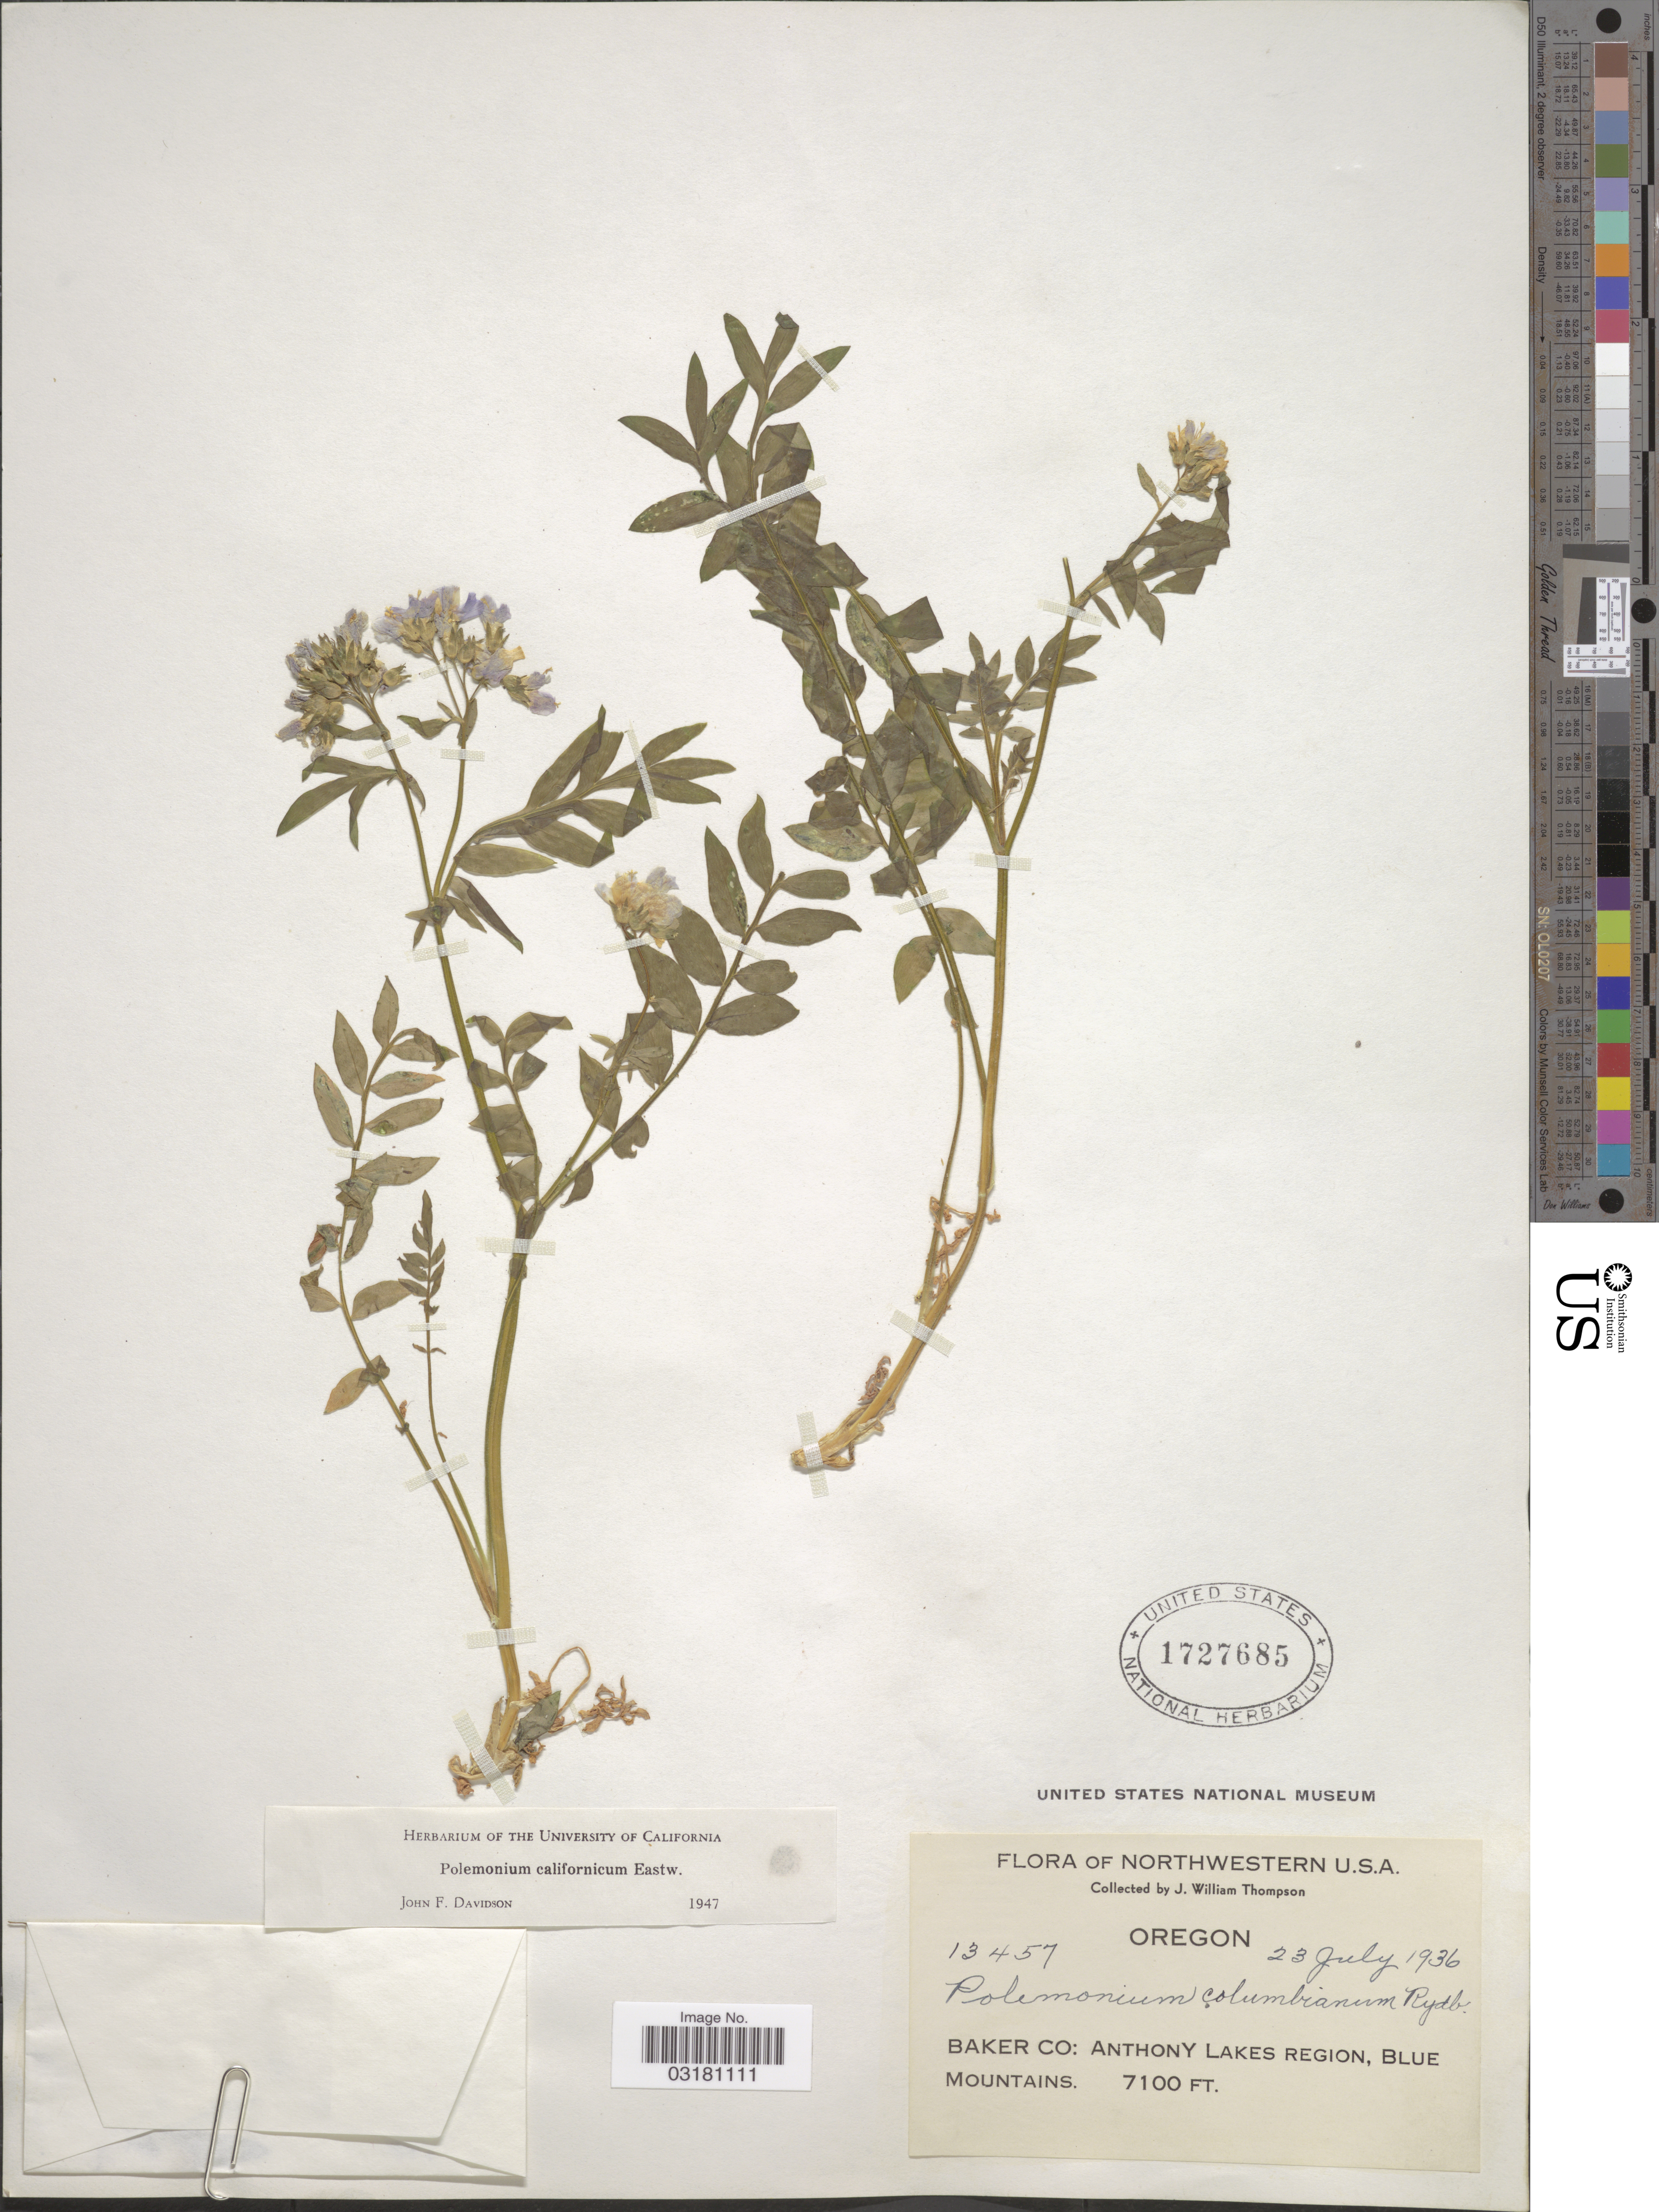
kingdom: Plantae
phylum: Tracheophyta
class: Magnoliopsida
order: Ericales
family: Polemoniaceae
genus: Polemonium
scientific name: Polemonium californicum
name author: Eastw.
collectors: J. W. Thompson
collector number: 13457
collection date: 1936-07-23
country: United States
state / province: Oregon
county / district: Baker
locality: Northwestern U.S.A. Baker Co: Anthony Lakes Region, Blue Mountains.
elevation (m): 2164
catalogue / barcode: US 1727685